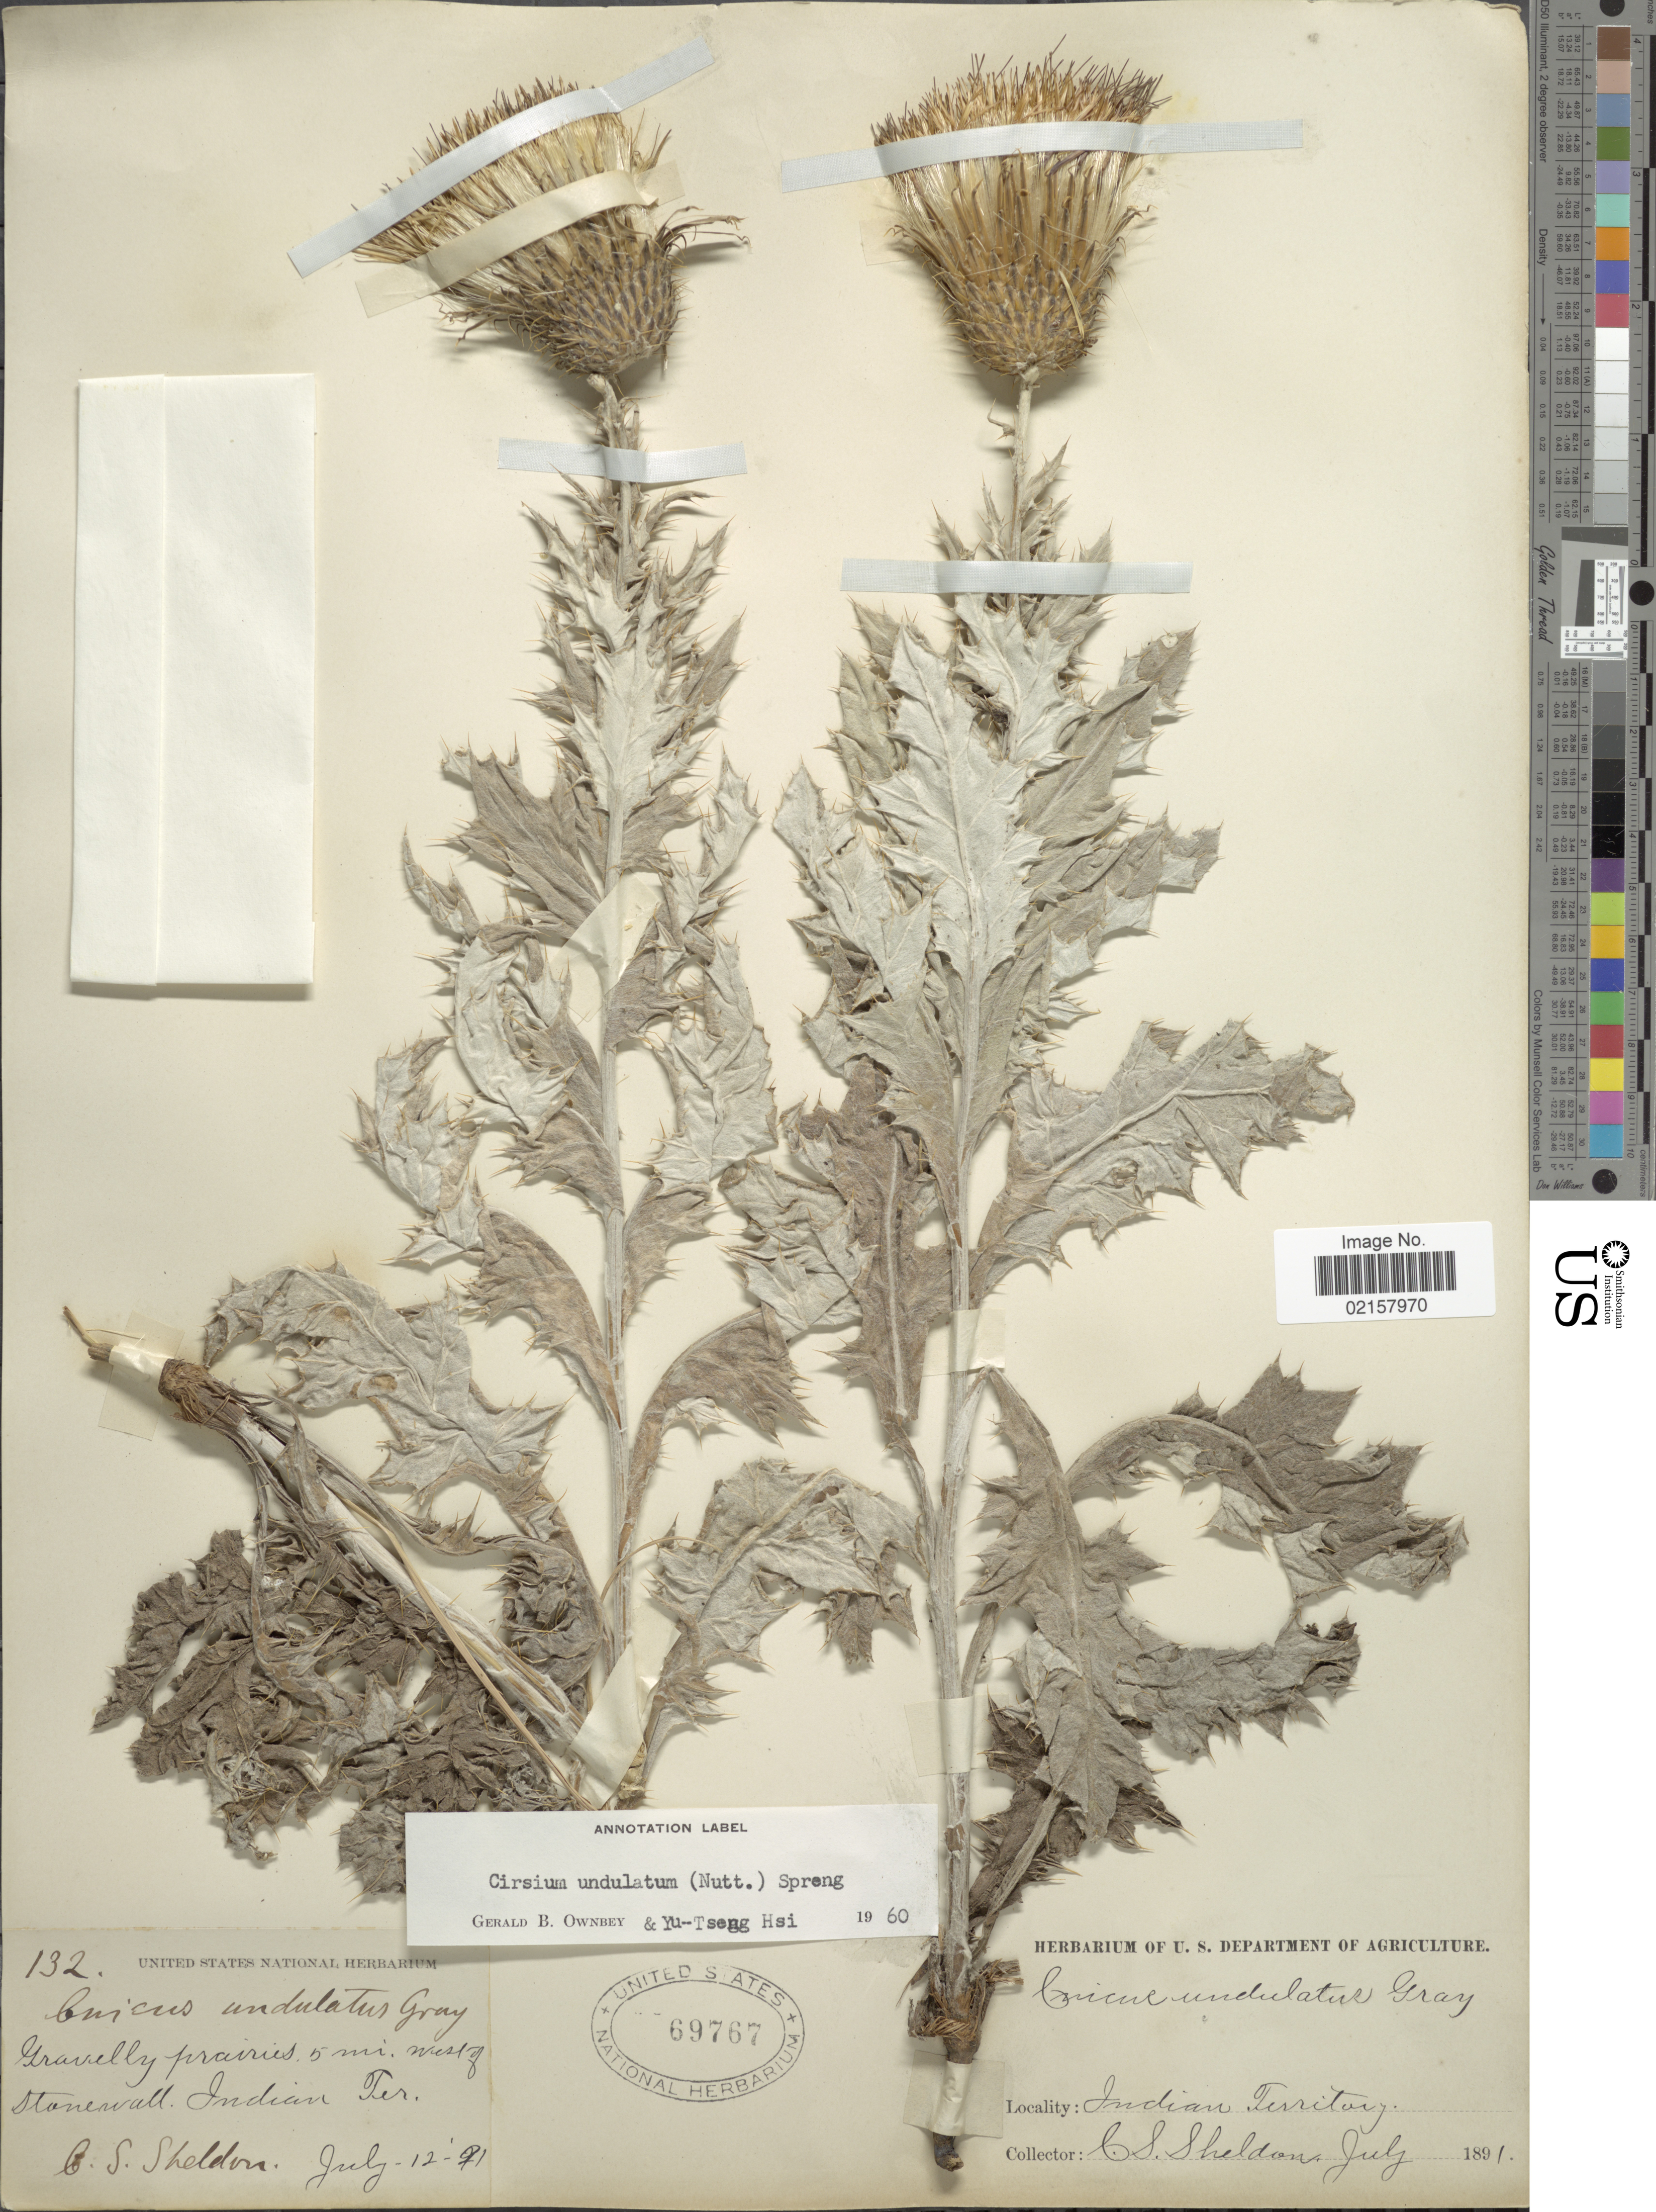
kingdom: Plantae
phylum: Tracheophyta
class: Magnoliopsida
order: Asterales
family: Asteraceae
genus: Cirsium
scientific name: Cirsium undulatum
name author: (Nutt.) Spreng.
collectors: C. S. Sheldon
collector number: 132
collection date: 1891-07-12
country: United States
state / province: Oklahoma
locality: Indian Territory, gravelly prairies 5 mi. west of Stonewall.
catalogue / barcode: US 69767